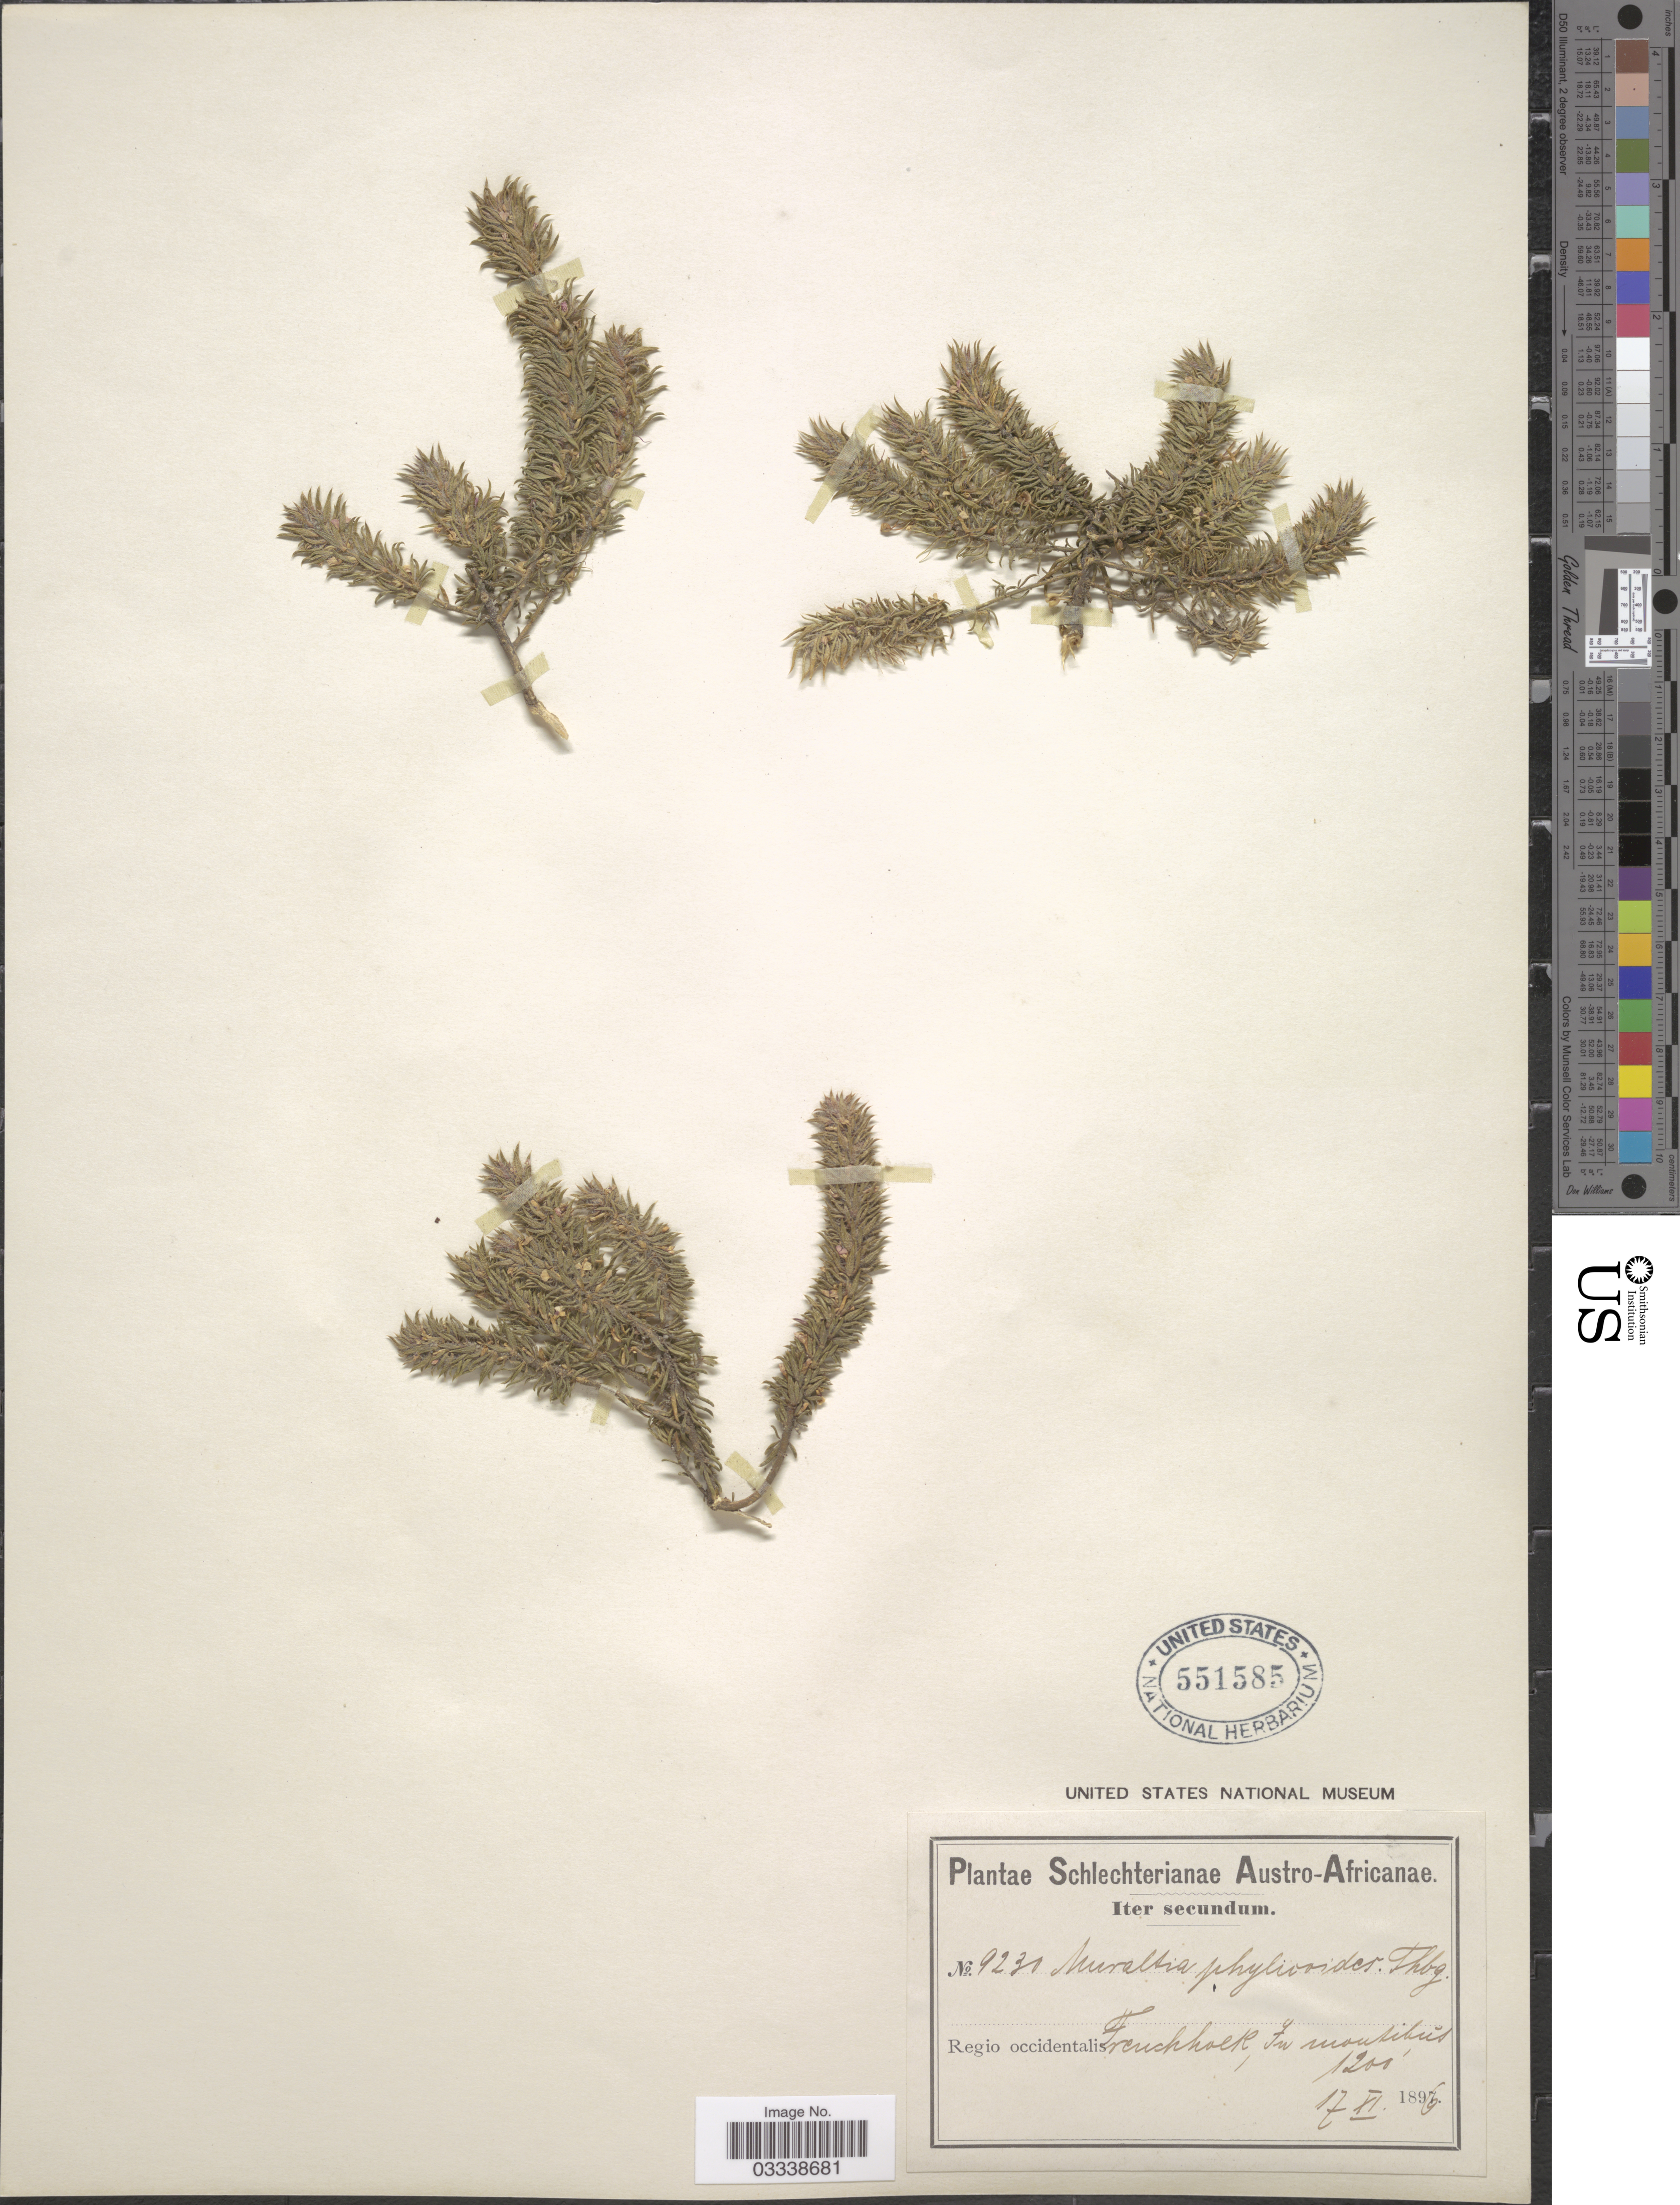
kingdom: Plantae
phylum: Tracheophyta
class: Magnoliopsida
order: Fabales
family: Polygalaceae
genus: Muraltia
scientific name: Muraltia phylicoides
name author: DC.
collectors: Schlechter, --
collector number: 9230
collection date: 1896-11-17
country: South Africa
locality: Austro-Africanae. Regio occidentalis Frenchhoek, In montibus.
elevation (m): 366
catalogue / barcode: US 551585